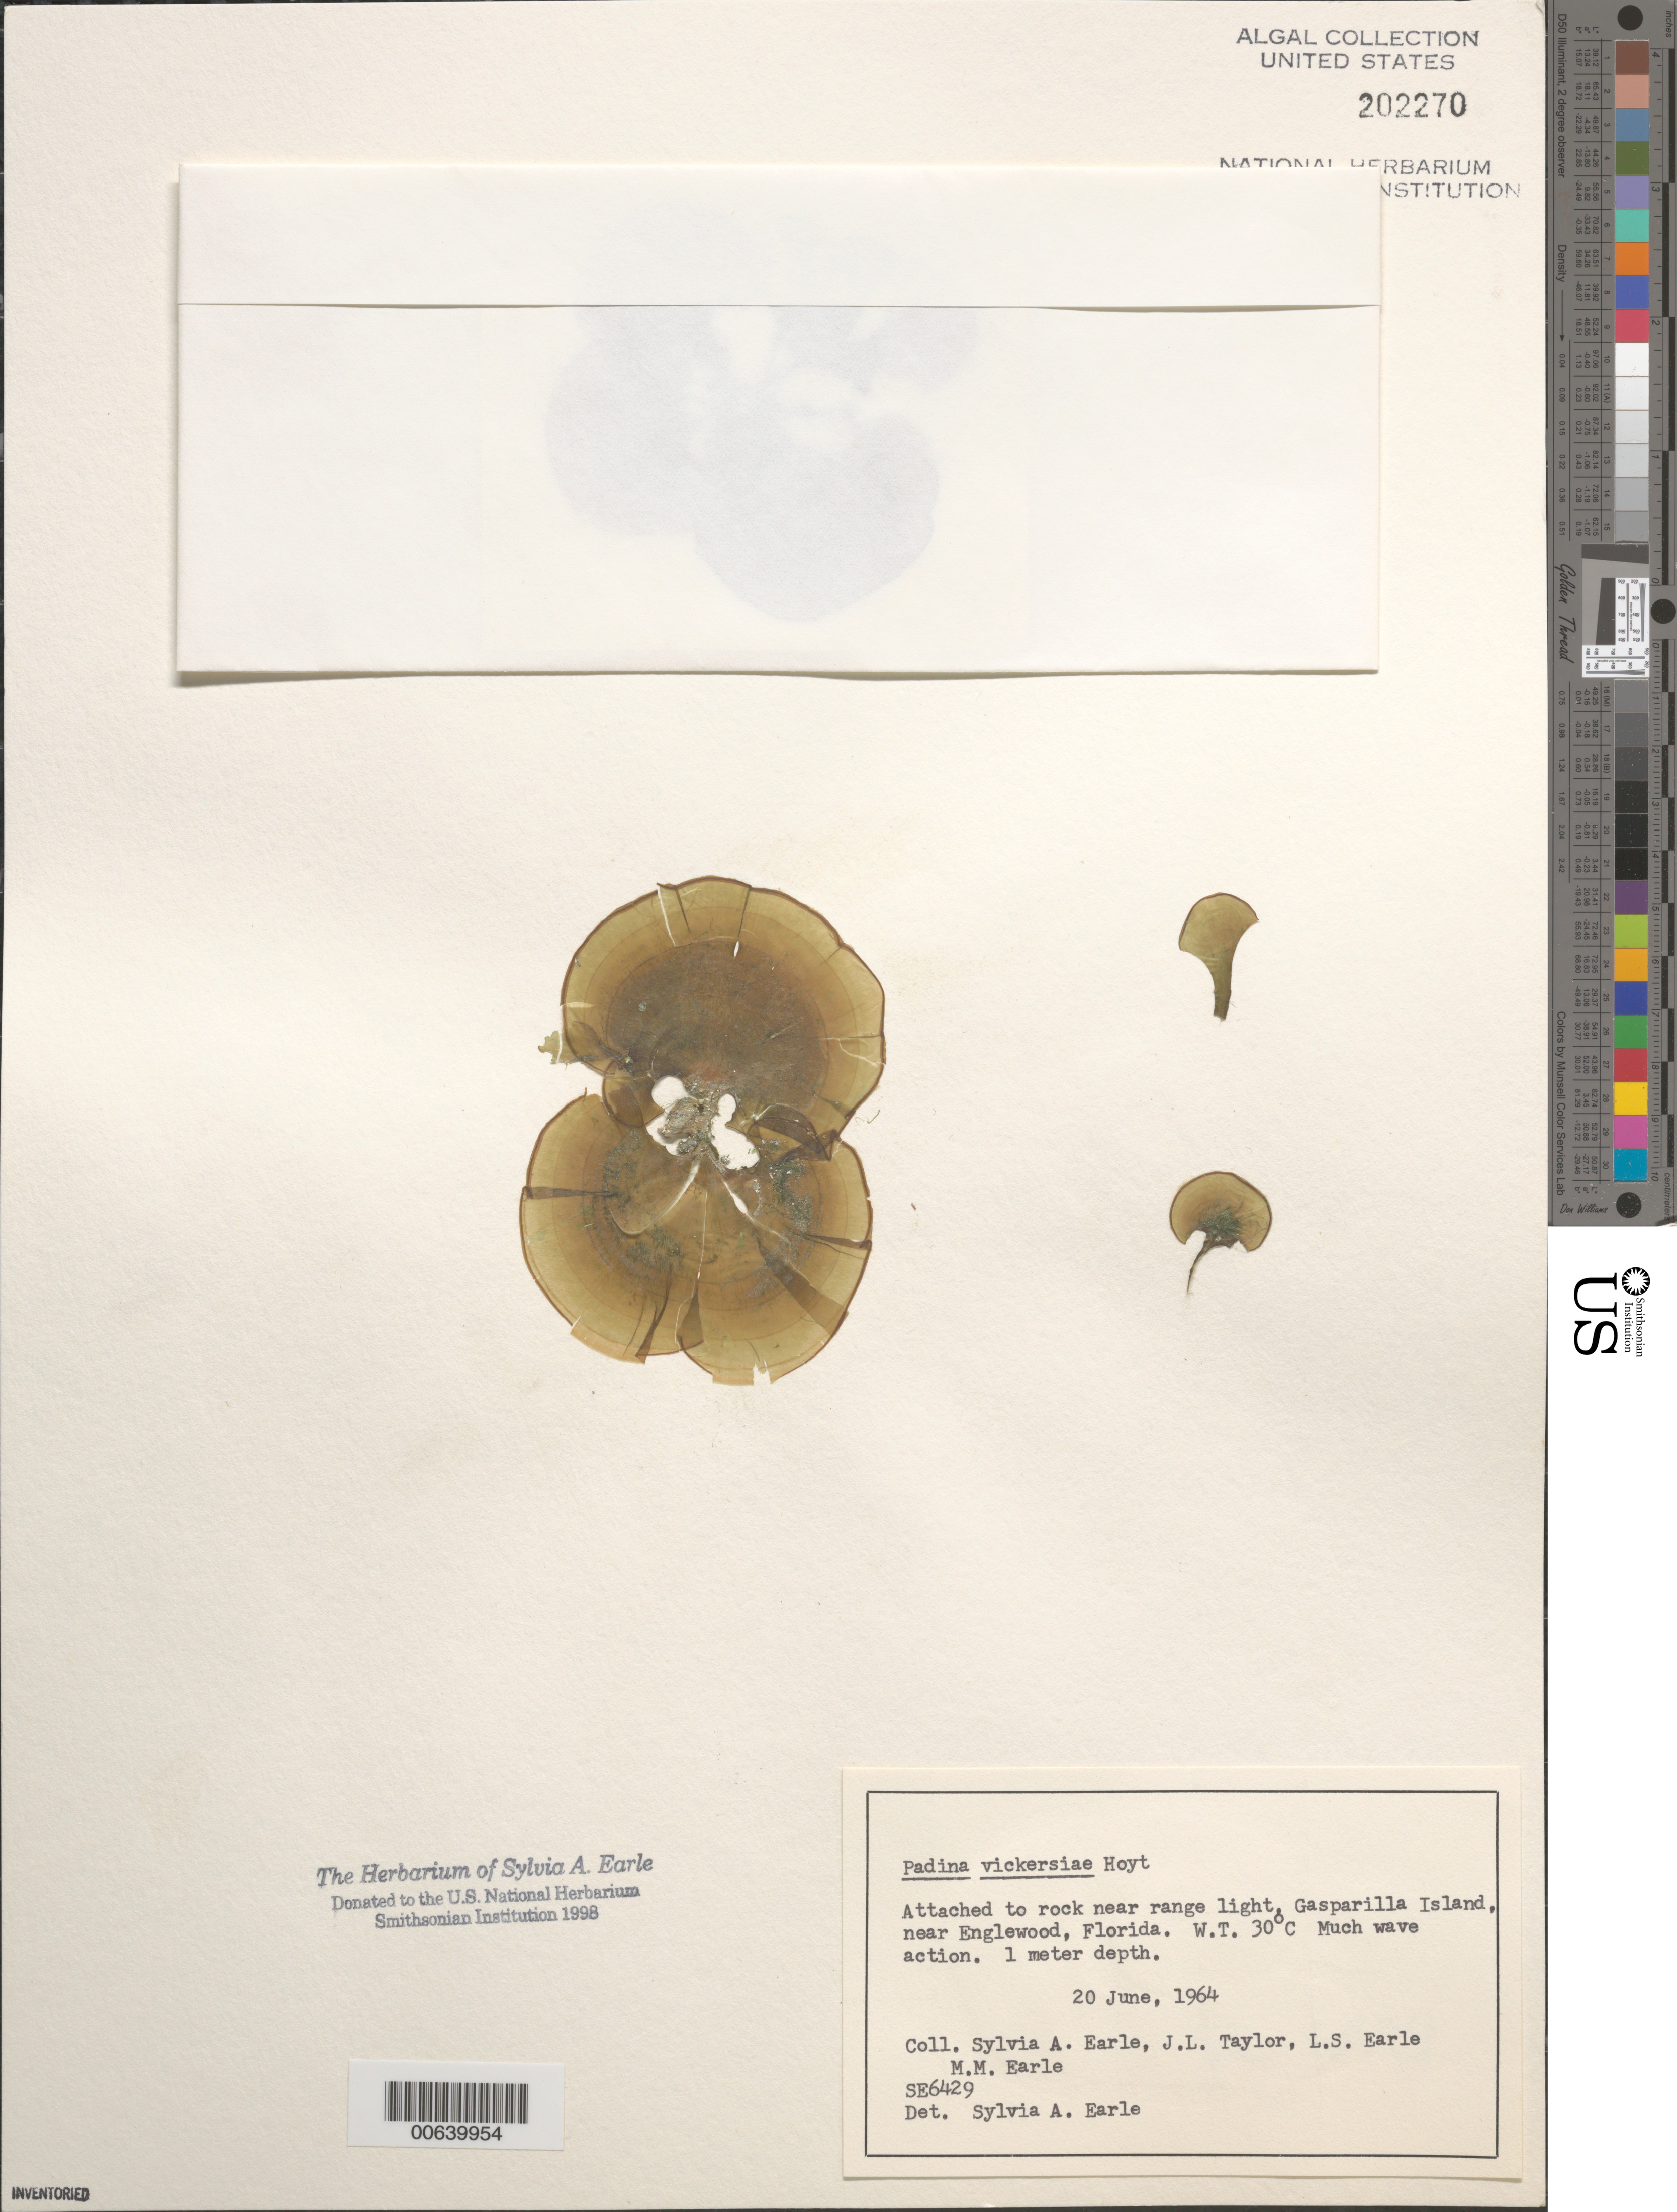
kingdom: Chromista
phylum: Ochrophyta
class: Phaeophyceae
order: Dictyotales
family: Dictyotaceae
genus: Padina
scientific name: Padina gymnospora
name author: (Kütz.) O.G. Sond.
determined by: Algae name updating Project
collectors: S. A. Earle, J. L. Taylor, L. Earle & M. Earle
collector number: SE 6429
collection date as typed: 20 Jun 1964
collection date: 1964-06-20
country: United States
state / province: Florida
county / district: Charlotte County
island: Gasparilla Island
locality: Near Englewood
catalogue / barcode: US 202270